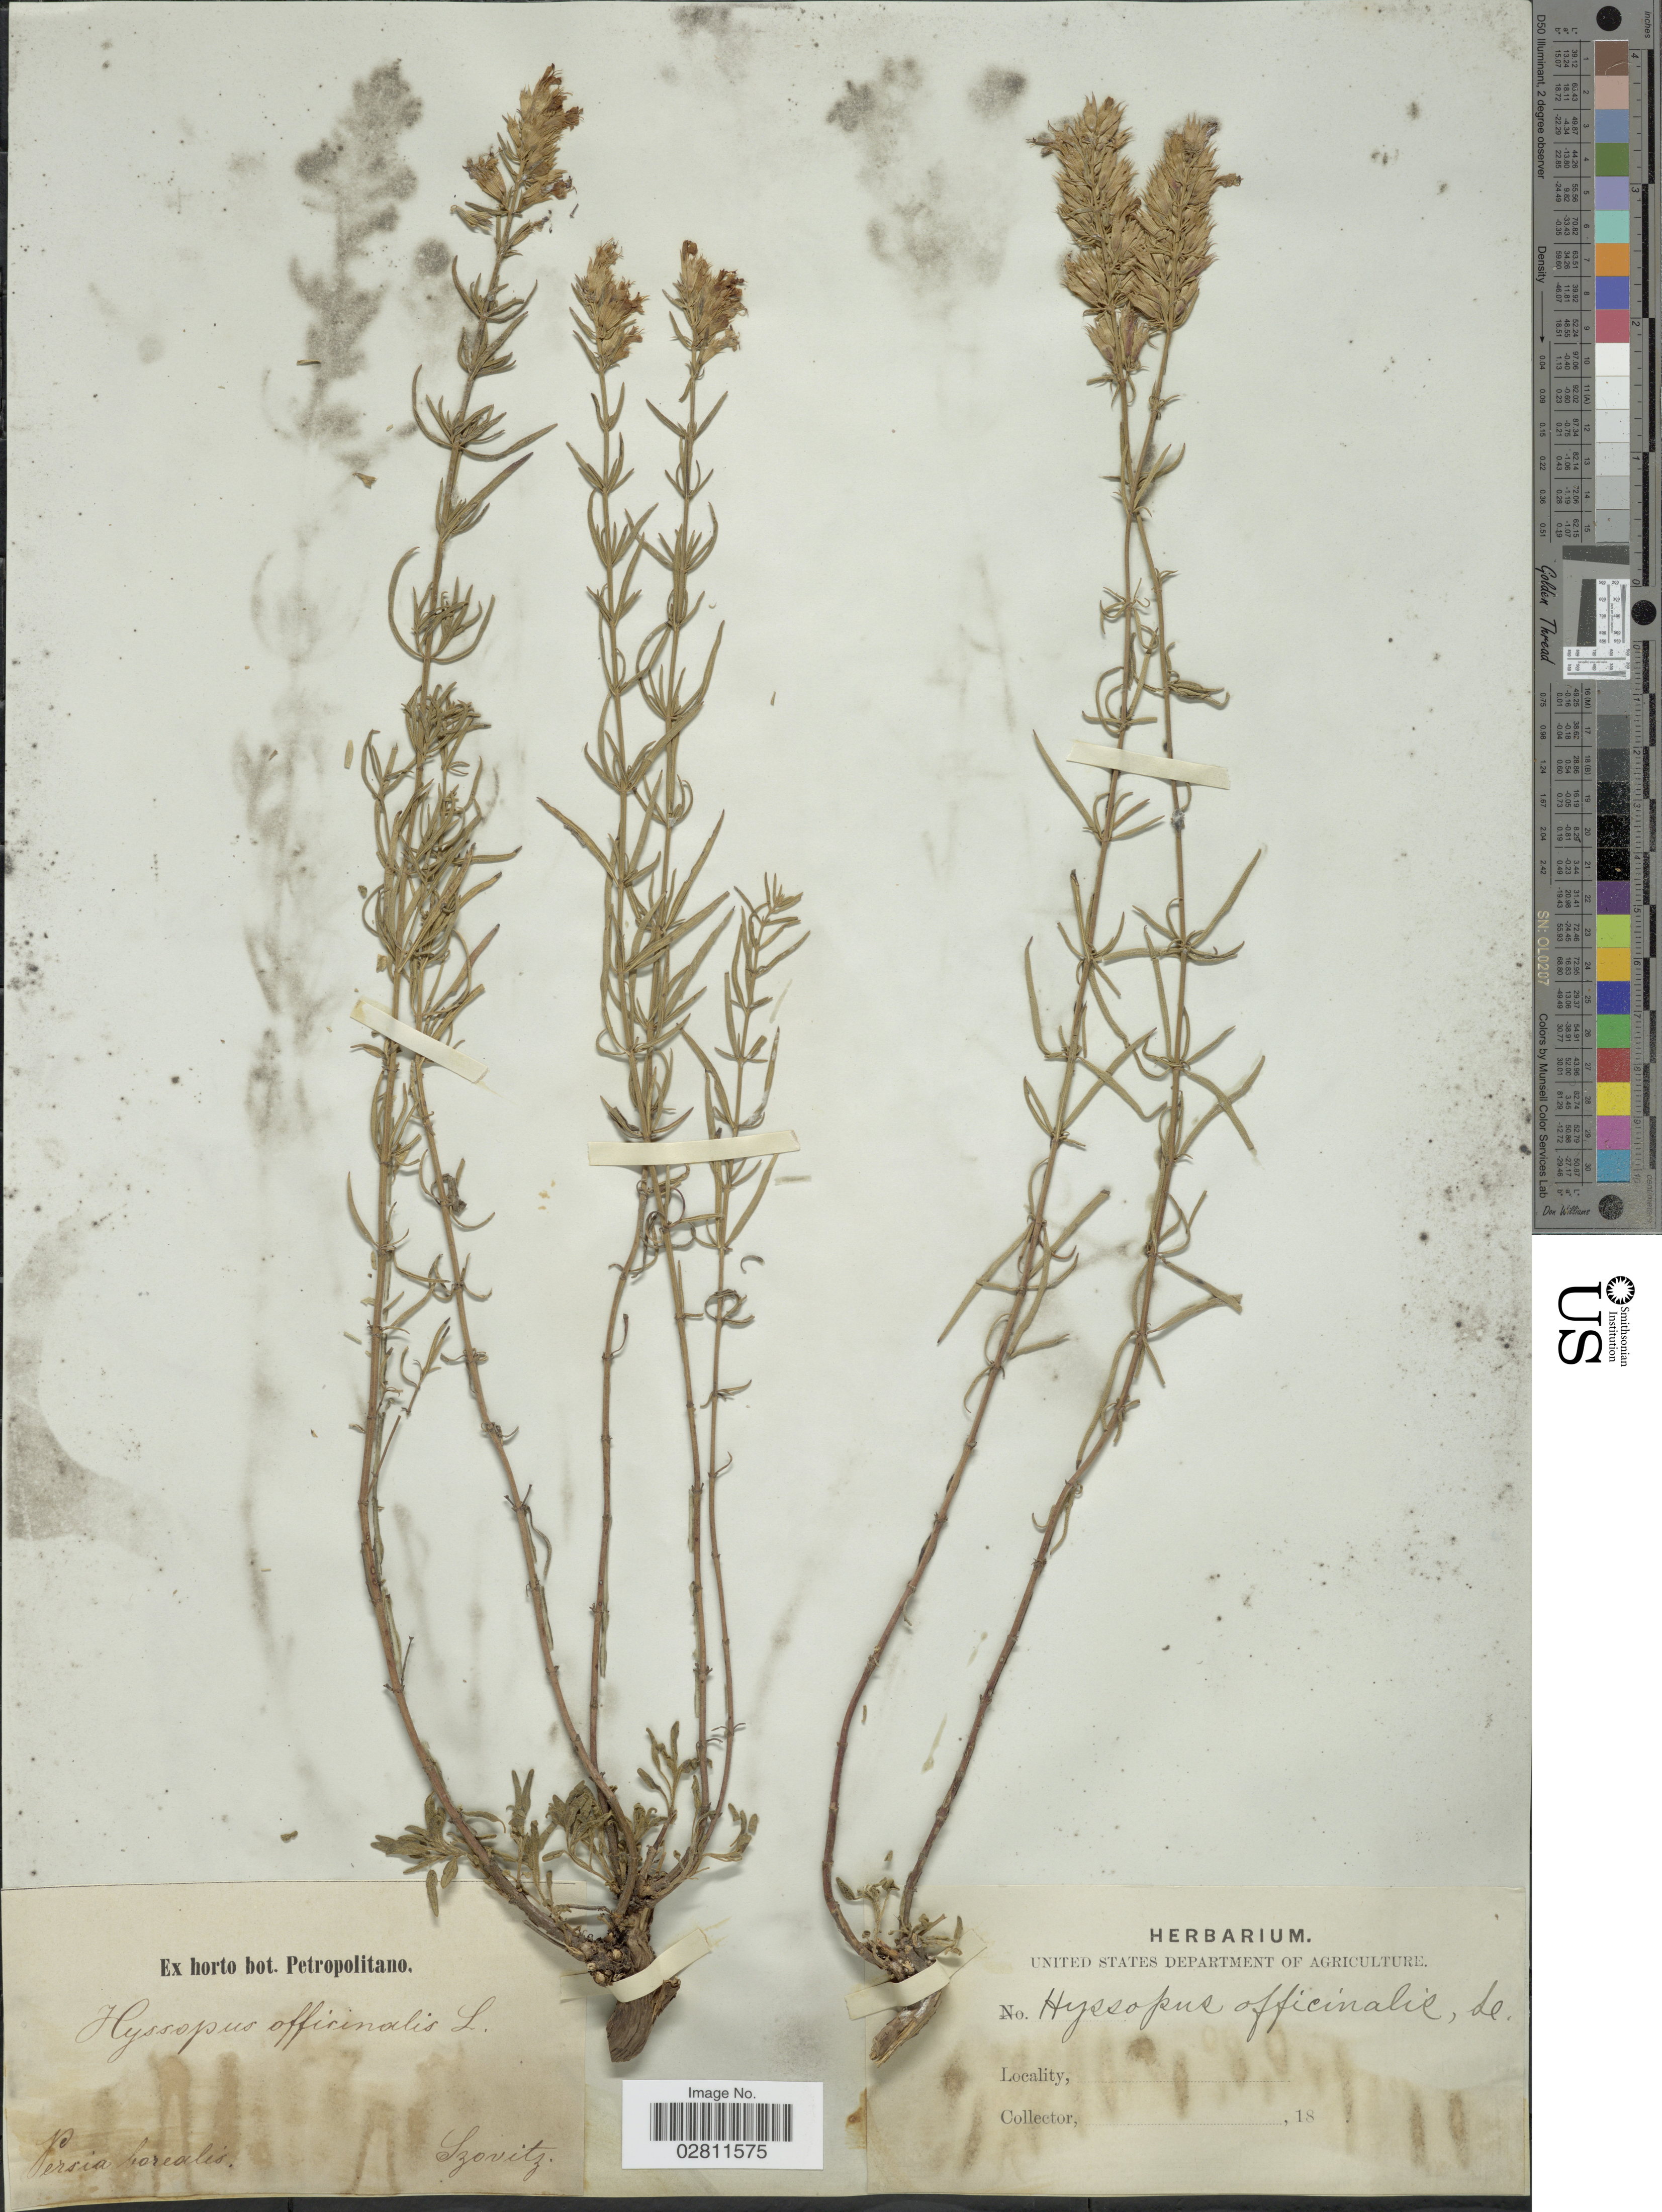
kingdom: Plantae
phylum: Tracheophyta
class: Magnoliopsida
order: Lamiales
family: Lamiaceae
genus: Hyssopus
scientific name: Hyssopus officinalis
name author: L.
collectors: Szovits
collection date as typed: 18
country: Iran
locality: Persia borealis.